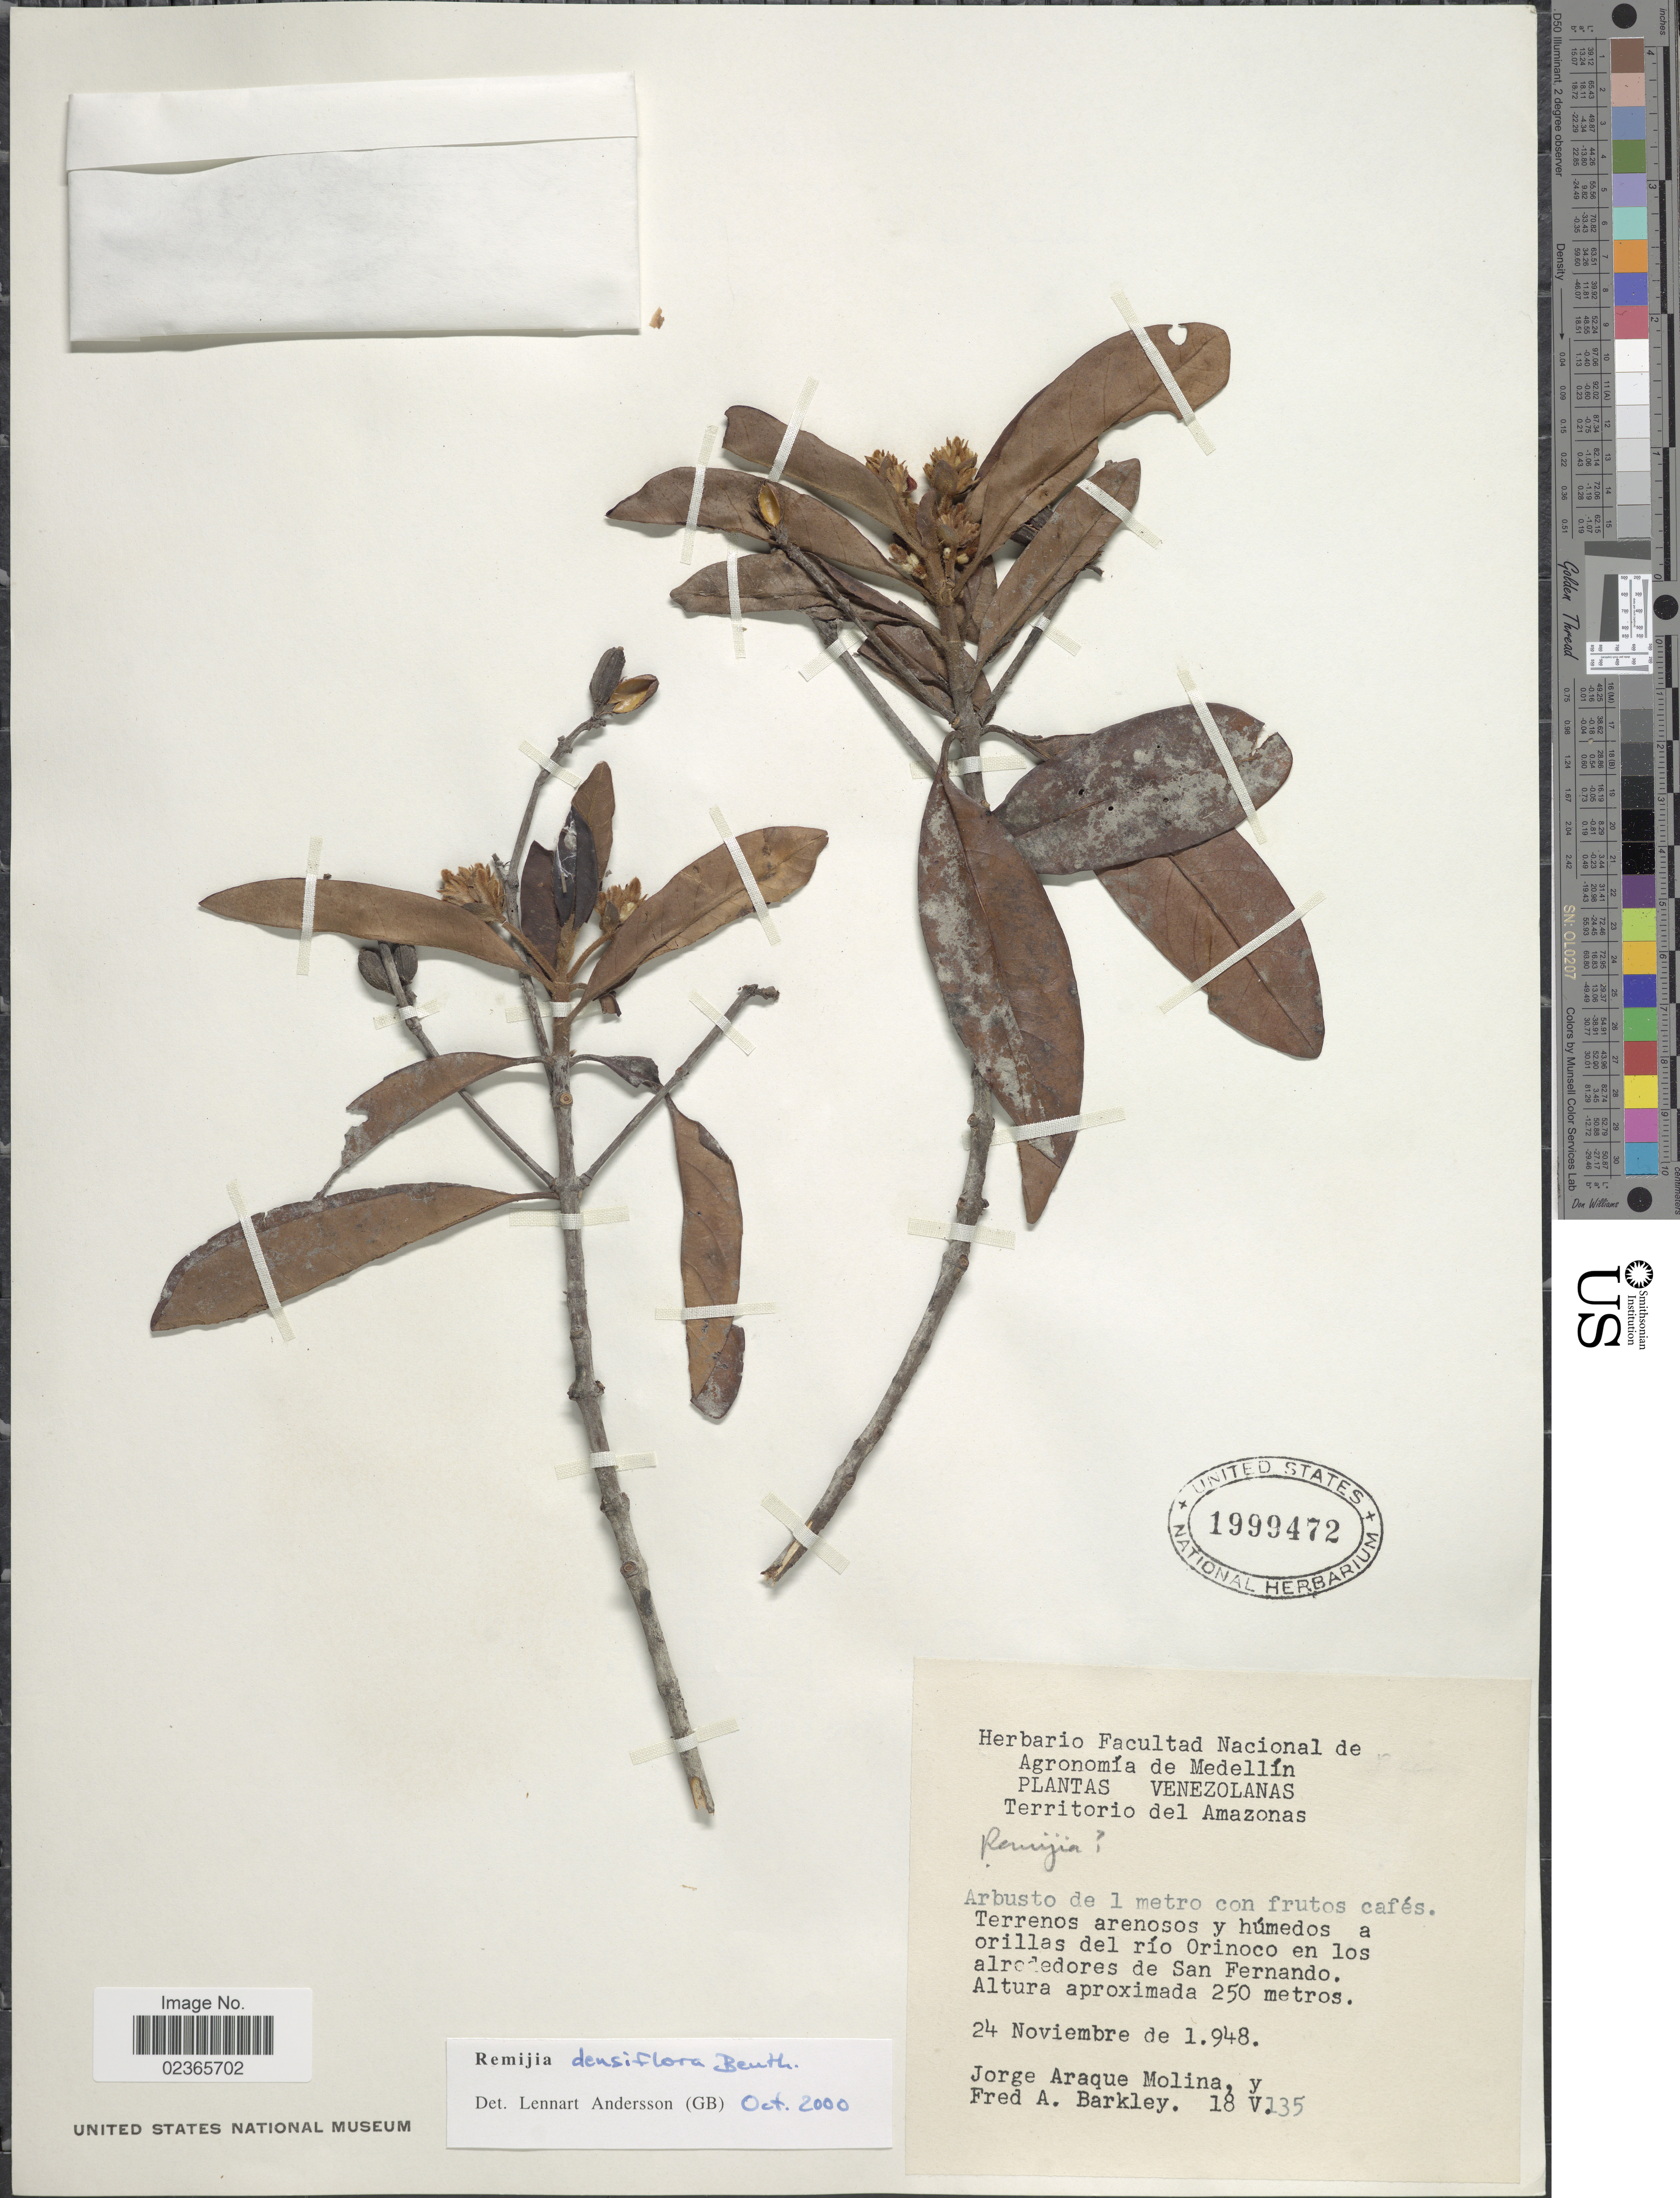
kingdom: Plantae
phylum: Tracheophyta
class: Magnoliopsida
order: Gentianales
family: Rubiaceae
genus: Remijia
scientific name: Remijia densiflora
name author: Benth.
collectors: J. Araque Molina & F. A. Barkley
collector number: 18V135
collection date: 1948-11-24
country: Venezuela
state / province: Amazonas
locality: Terrenos arenosos y humedos a orillas del rio Orinoco en los alrededores de San Fernando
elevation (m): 250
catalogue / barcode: US 1999472